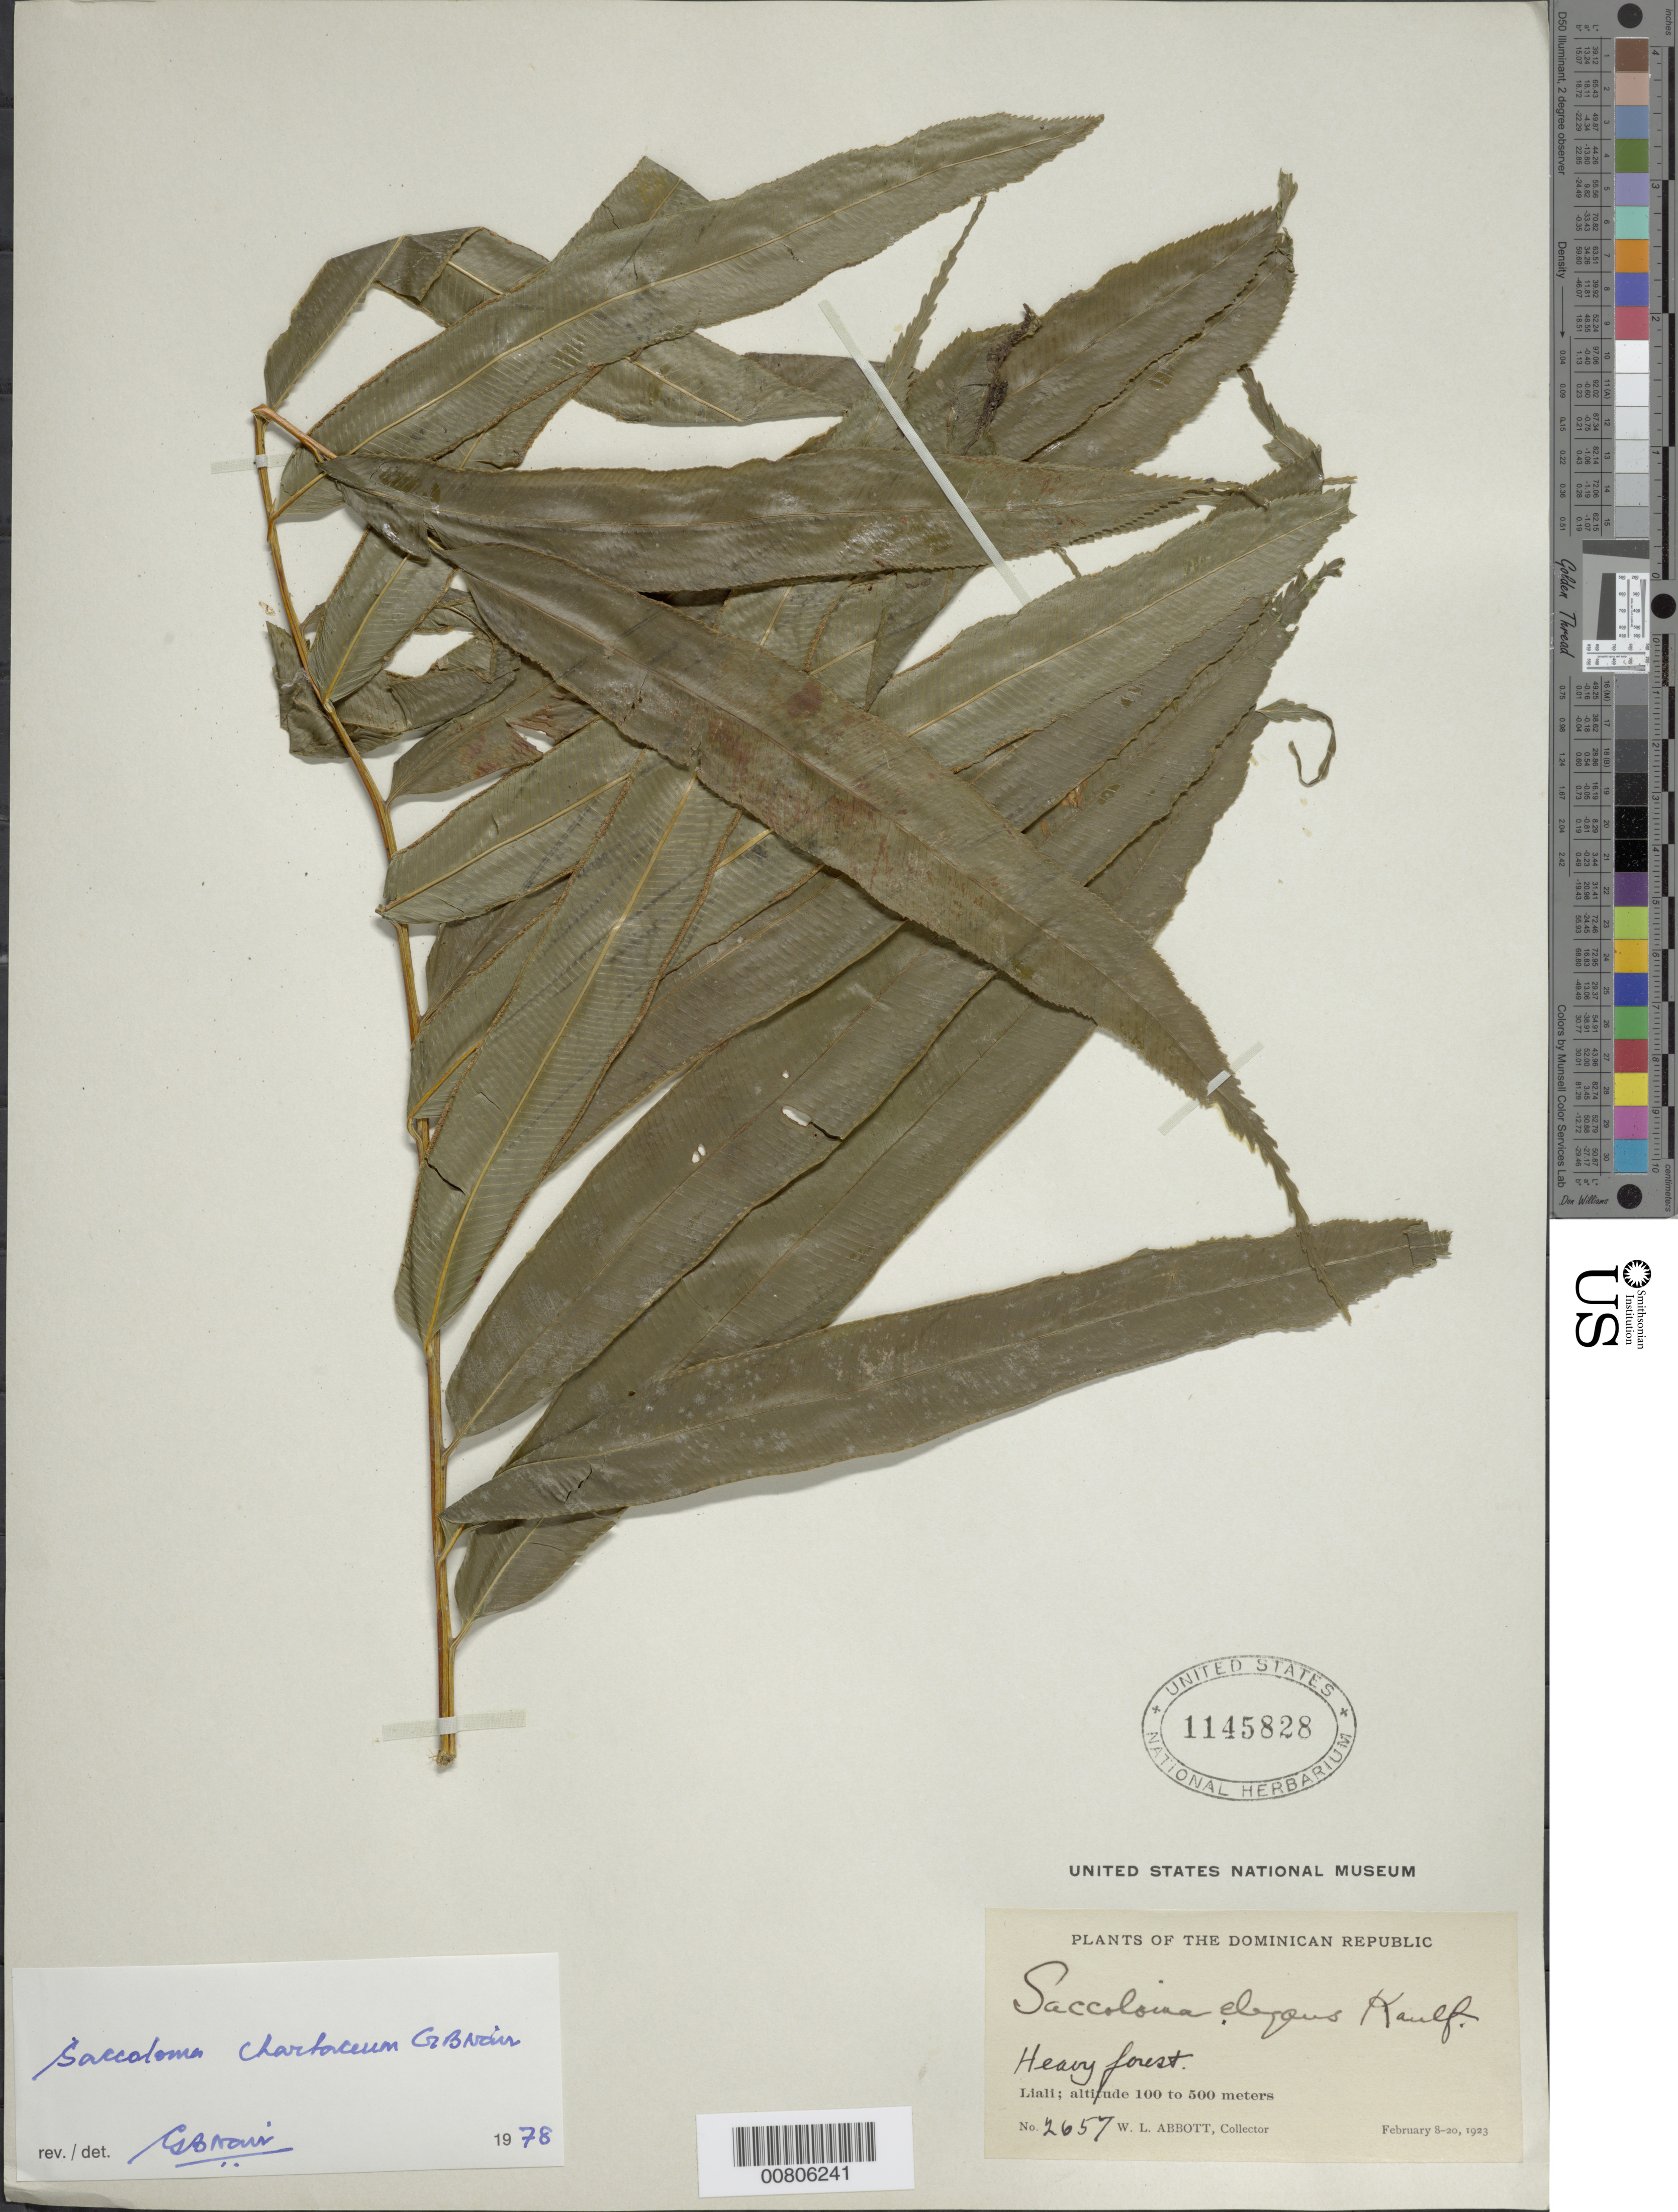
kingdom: Plantae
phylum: Tracheophyta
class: Polypodiopsida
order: Polypodiales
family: Saccolomataceae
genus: Saccoloma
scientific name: Saccoloma elegans subsp. chartaceum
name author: Cremers & K.U. Kramer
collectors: W. L. Abbott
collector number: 2657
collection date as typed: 08 Feb 1923 to 20 Feb 1923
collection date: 1923-02-08/1923-02-20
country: Dominican Republic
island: Hispaniola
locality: Liali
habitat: Heavy forest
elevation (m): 100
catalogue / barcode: US 1145828